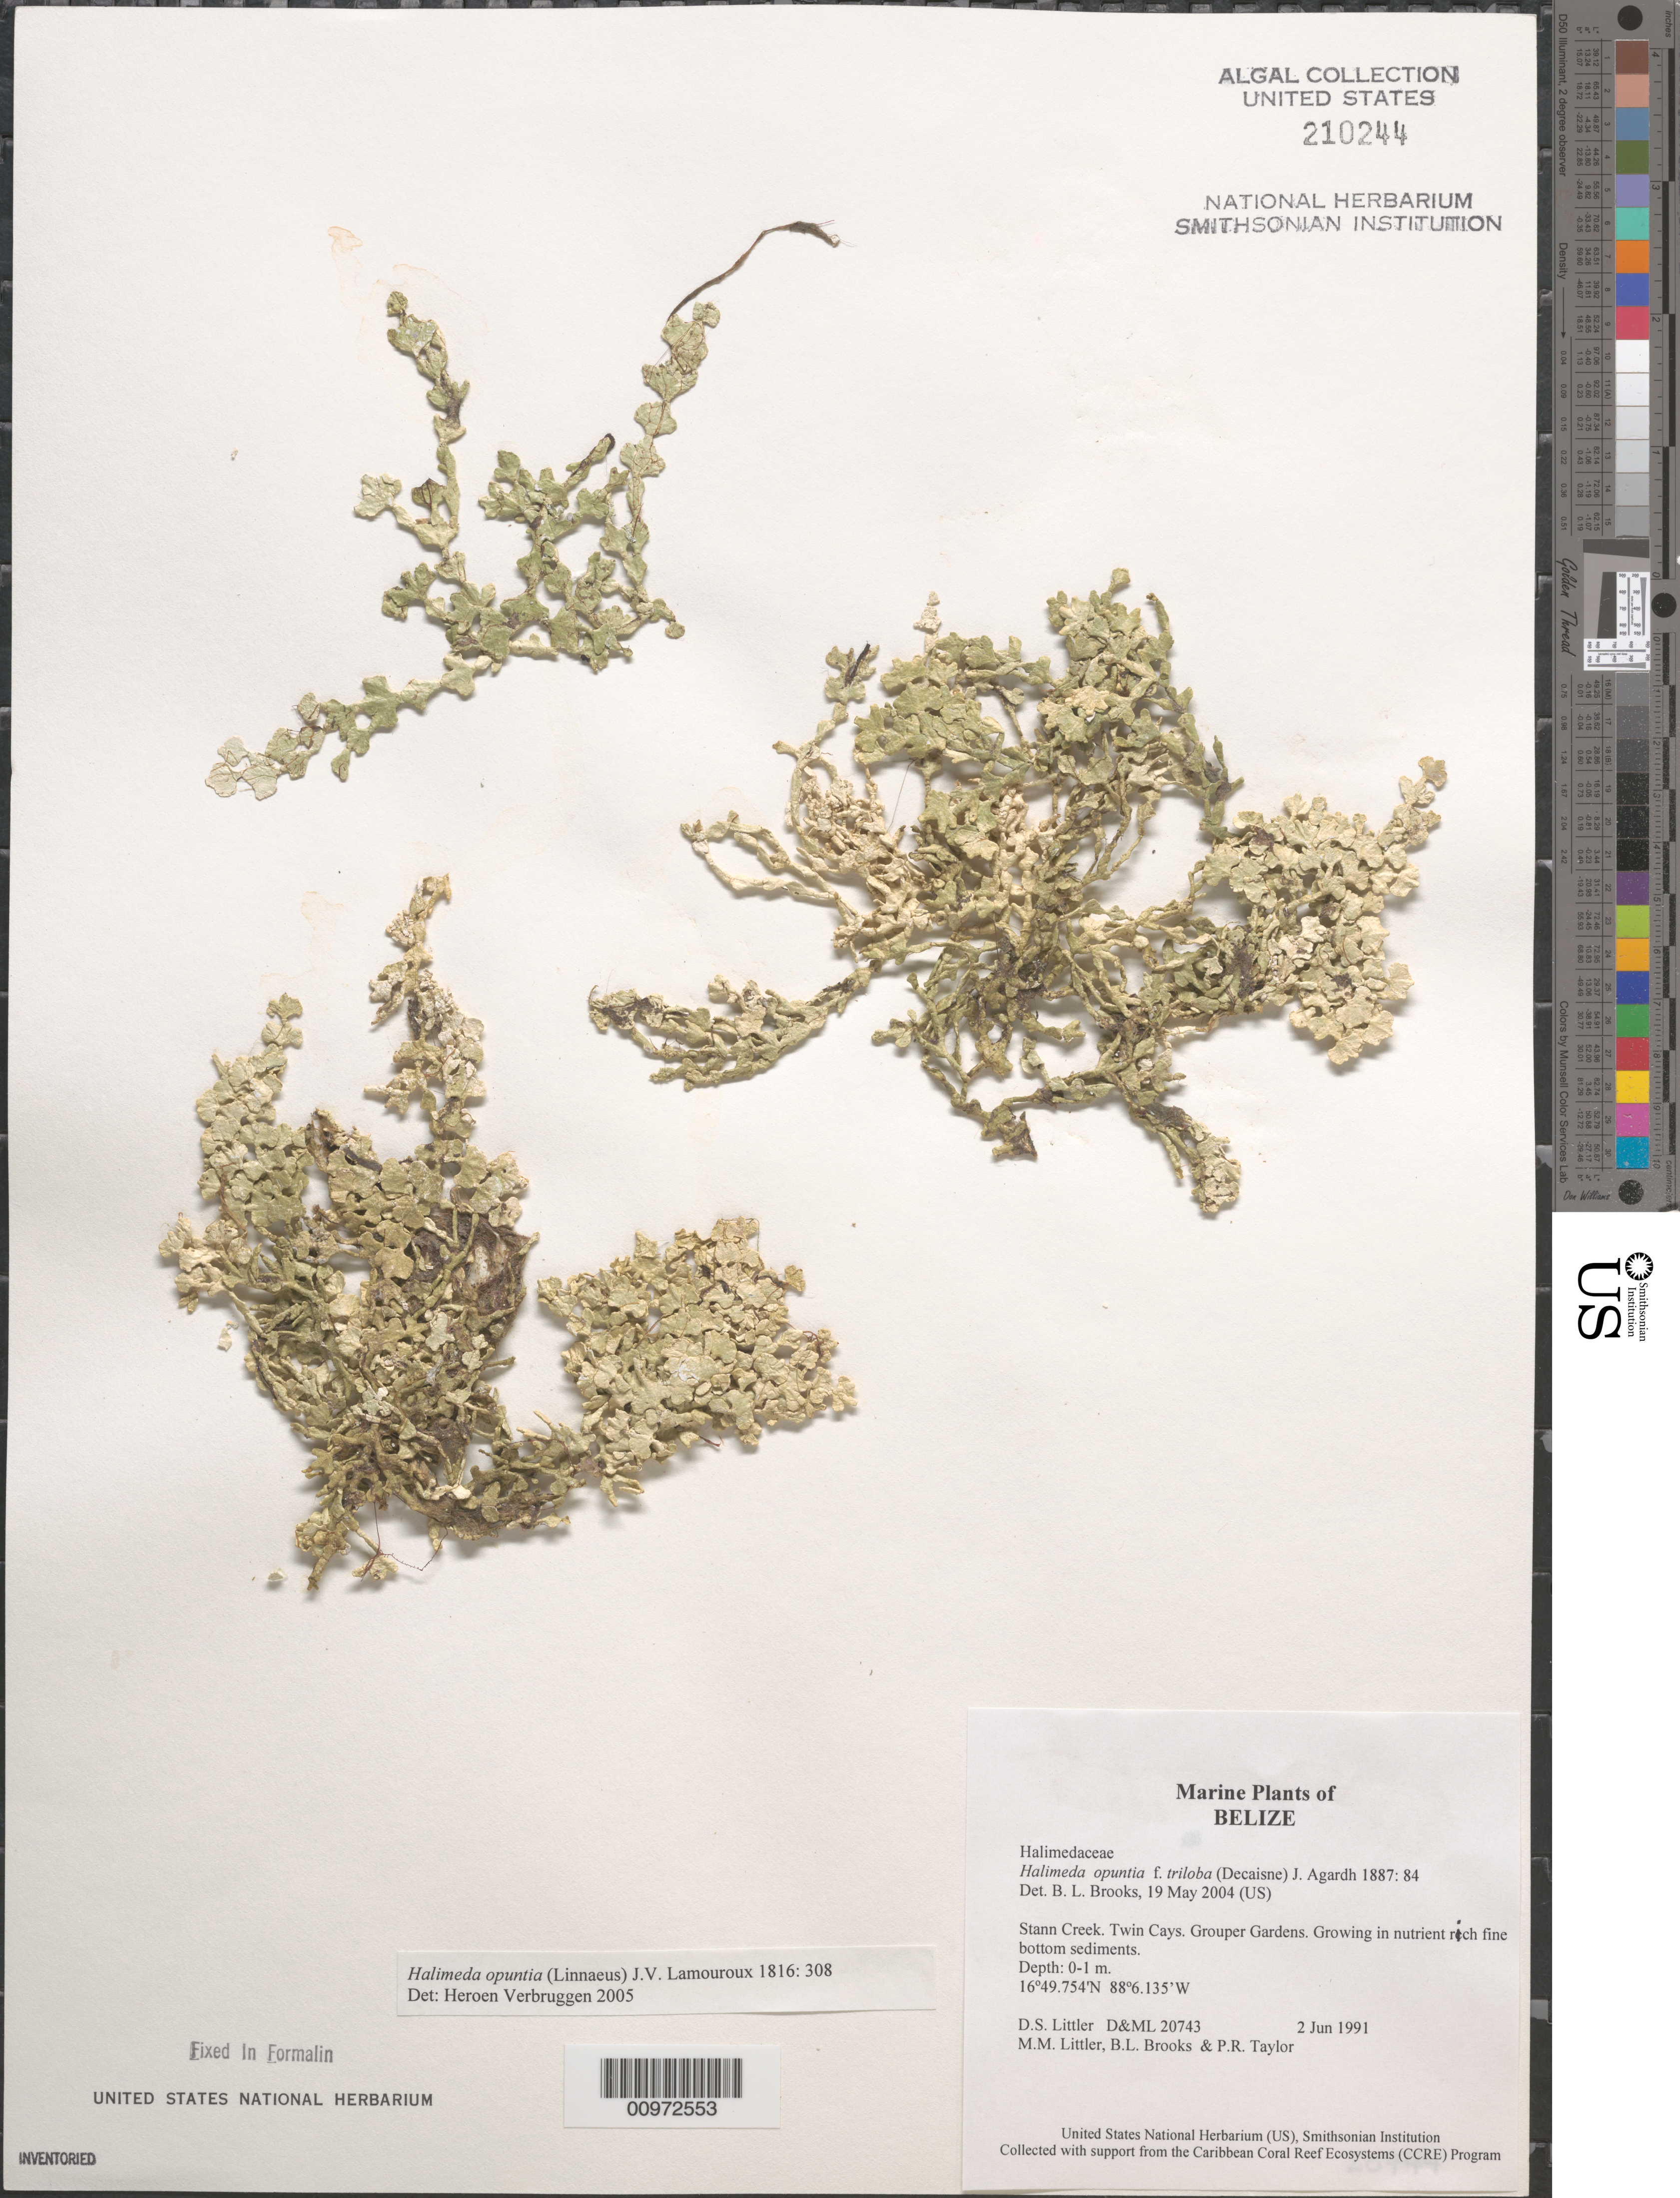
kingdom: Plantae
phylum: Chlorophyta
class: Ulvophyceae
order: Bryopsidales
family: Halimedaceae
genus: Halimeda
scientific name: Halimeda opuntia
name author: (L.) J.V.Lamouroux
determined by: Verbruggen, H.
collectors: D. S. Littler, M. M. Littler, B. Brooks & P. R. Taylor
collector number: D&ML 20743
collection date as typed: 02 Jun 1991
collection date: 1991-06-02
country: Belize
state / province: Stann Creek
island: Twin Cays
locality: Grouper Gardens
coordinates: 16 49.754'N, 88 6.135'W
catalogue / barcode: US 210244